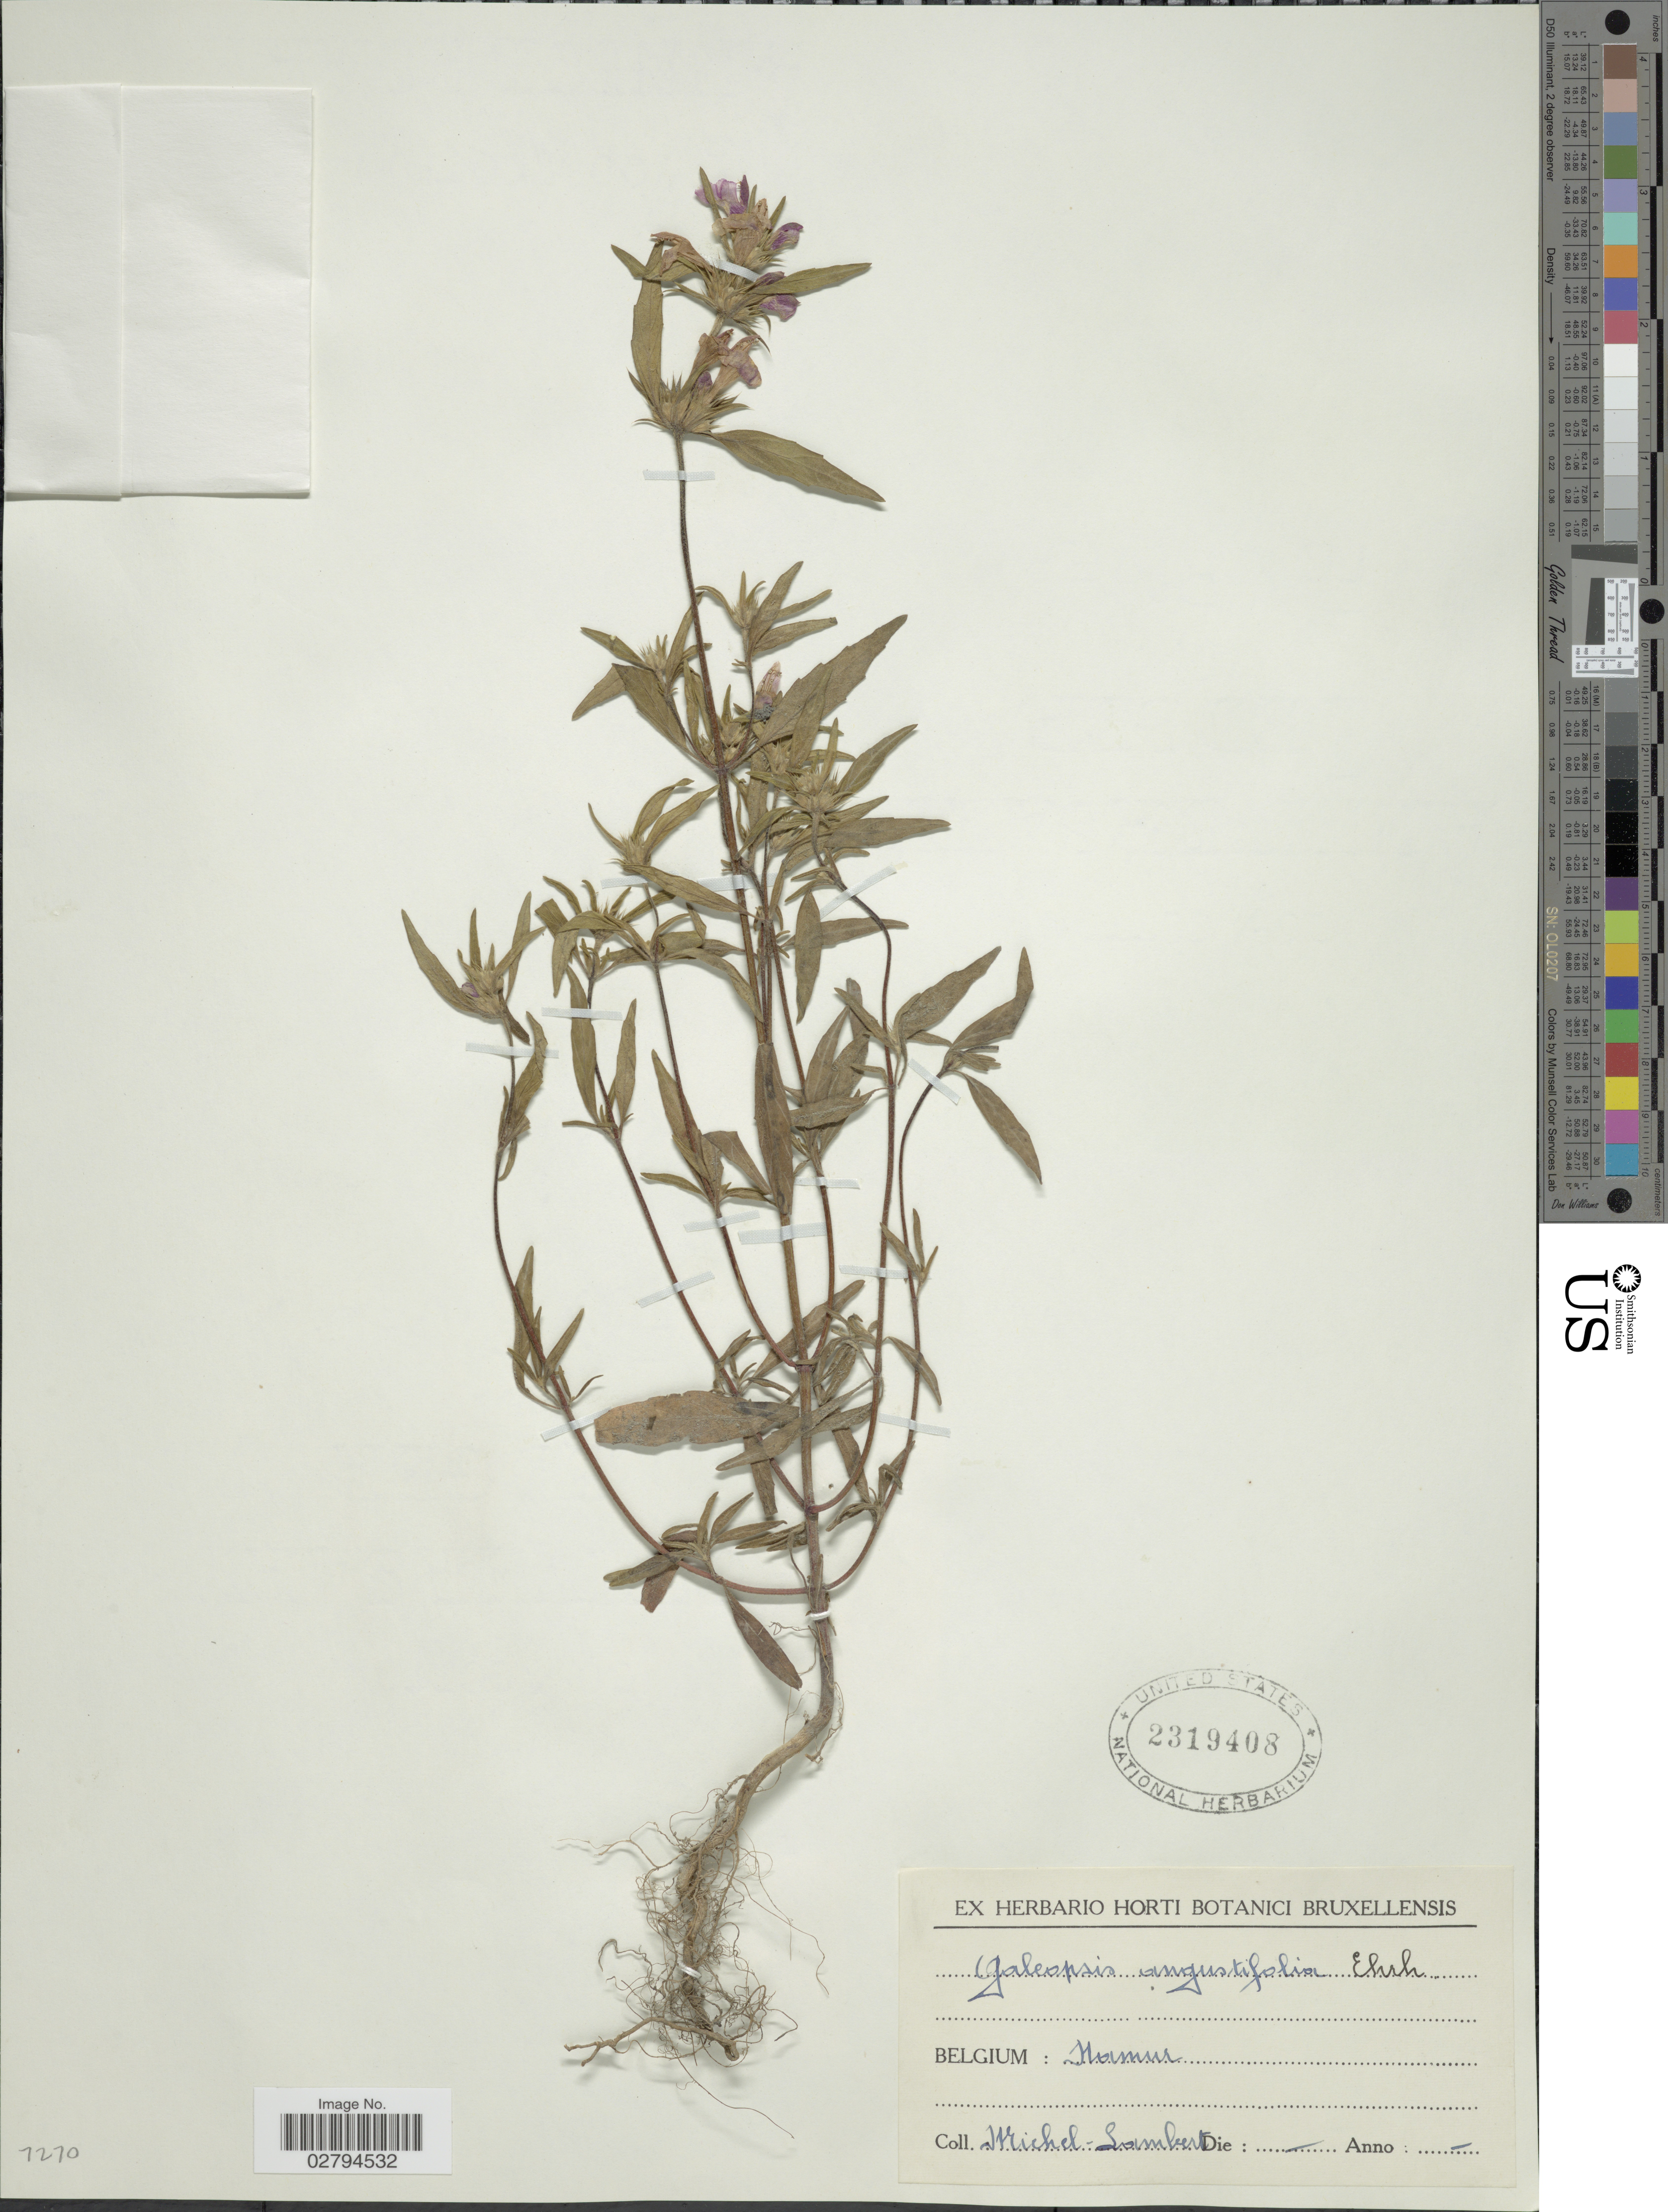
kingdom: Plantae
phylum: Tracheophyta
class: Magnoliopsida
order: Lamiales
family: Lamiaceae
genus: Galeopsis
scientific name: Galeopsis angustifolia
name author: Ehrh. ex Hoffm.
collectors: -. Michel & Lambert, --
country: Belgium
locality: Namur.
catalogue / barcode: US 2319408